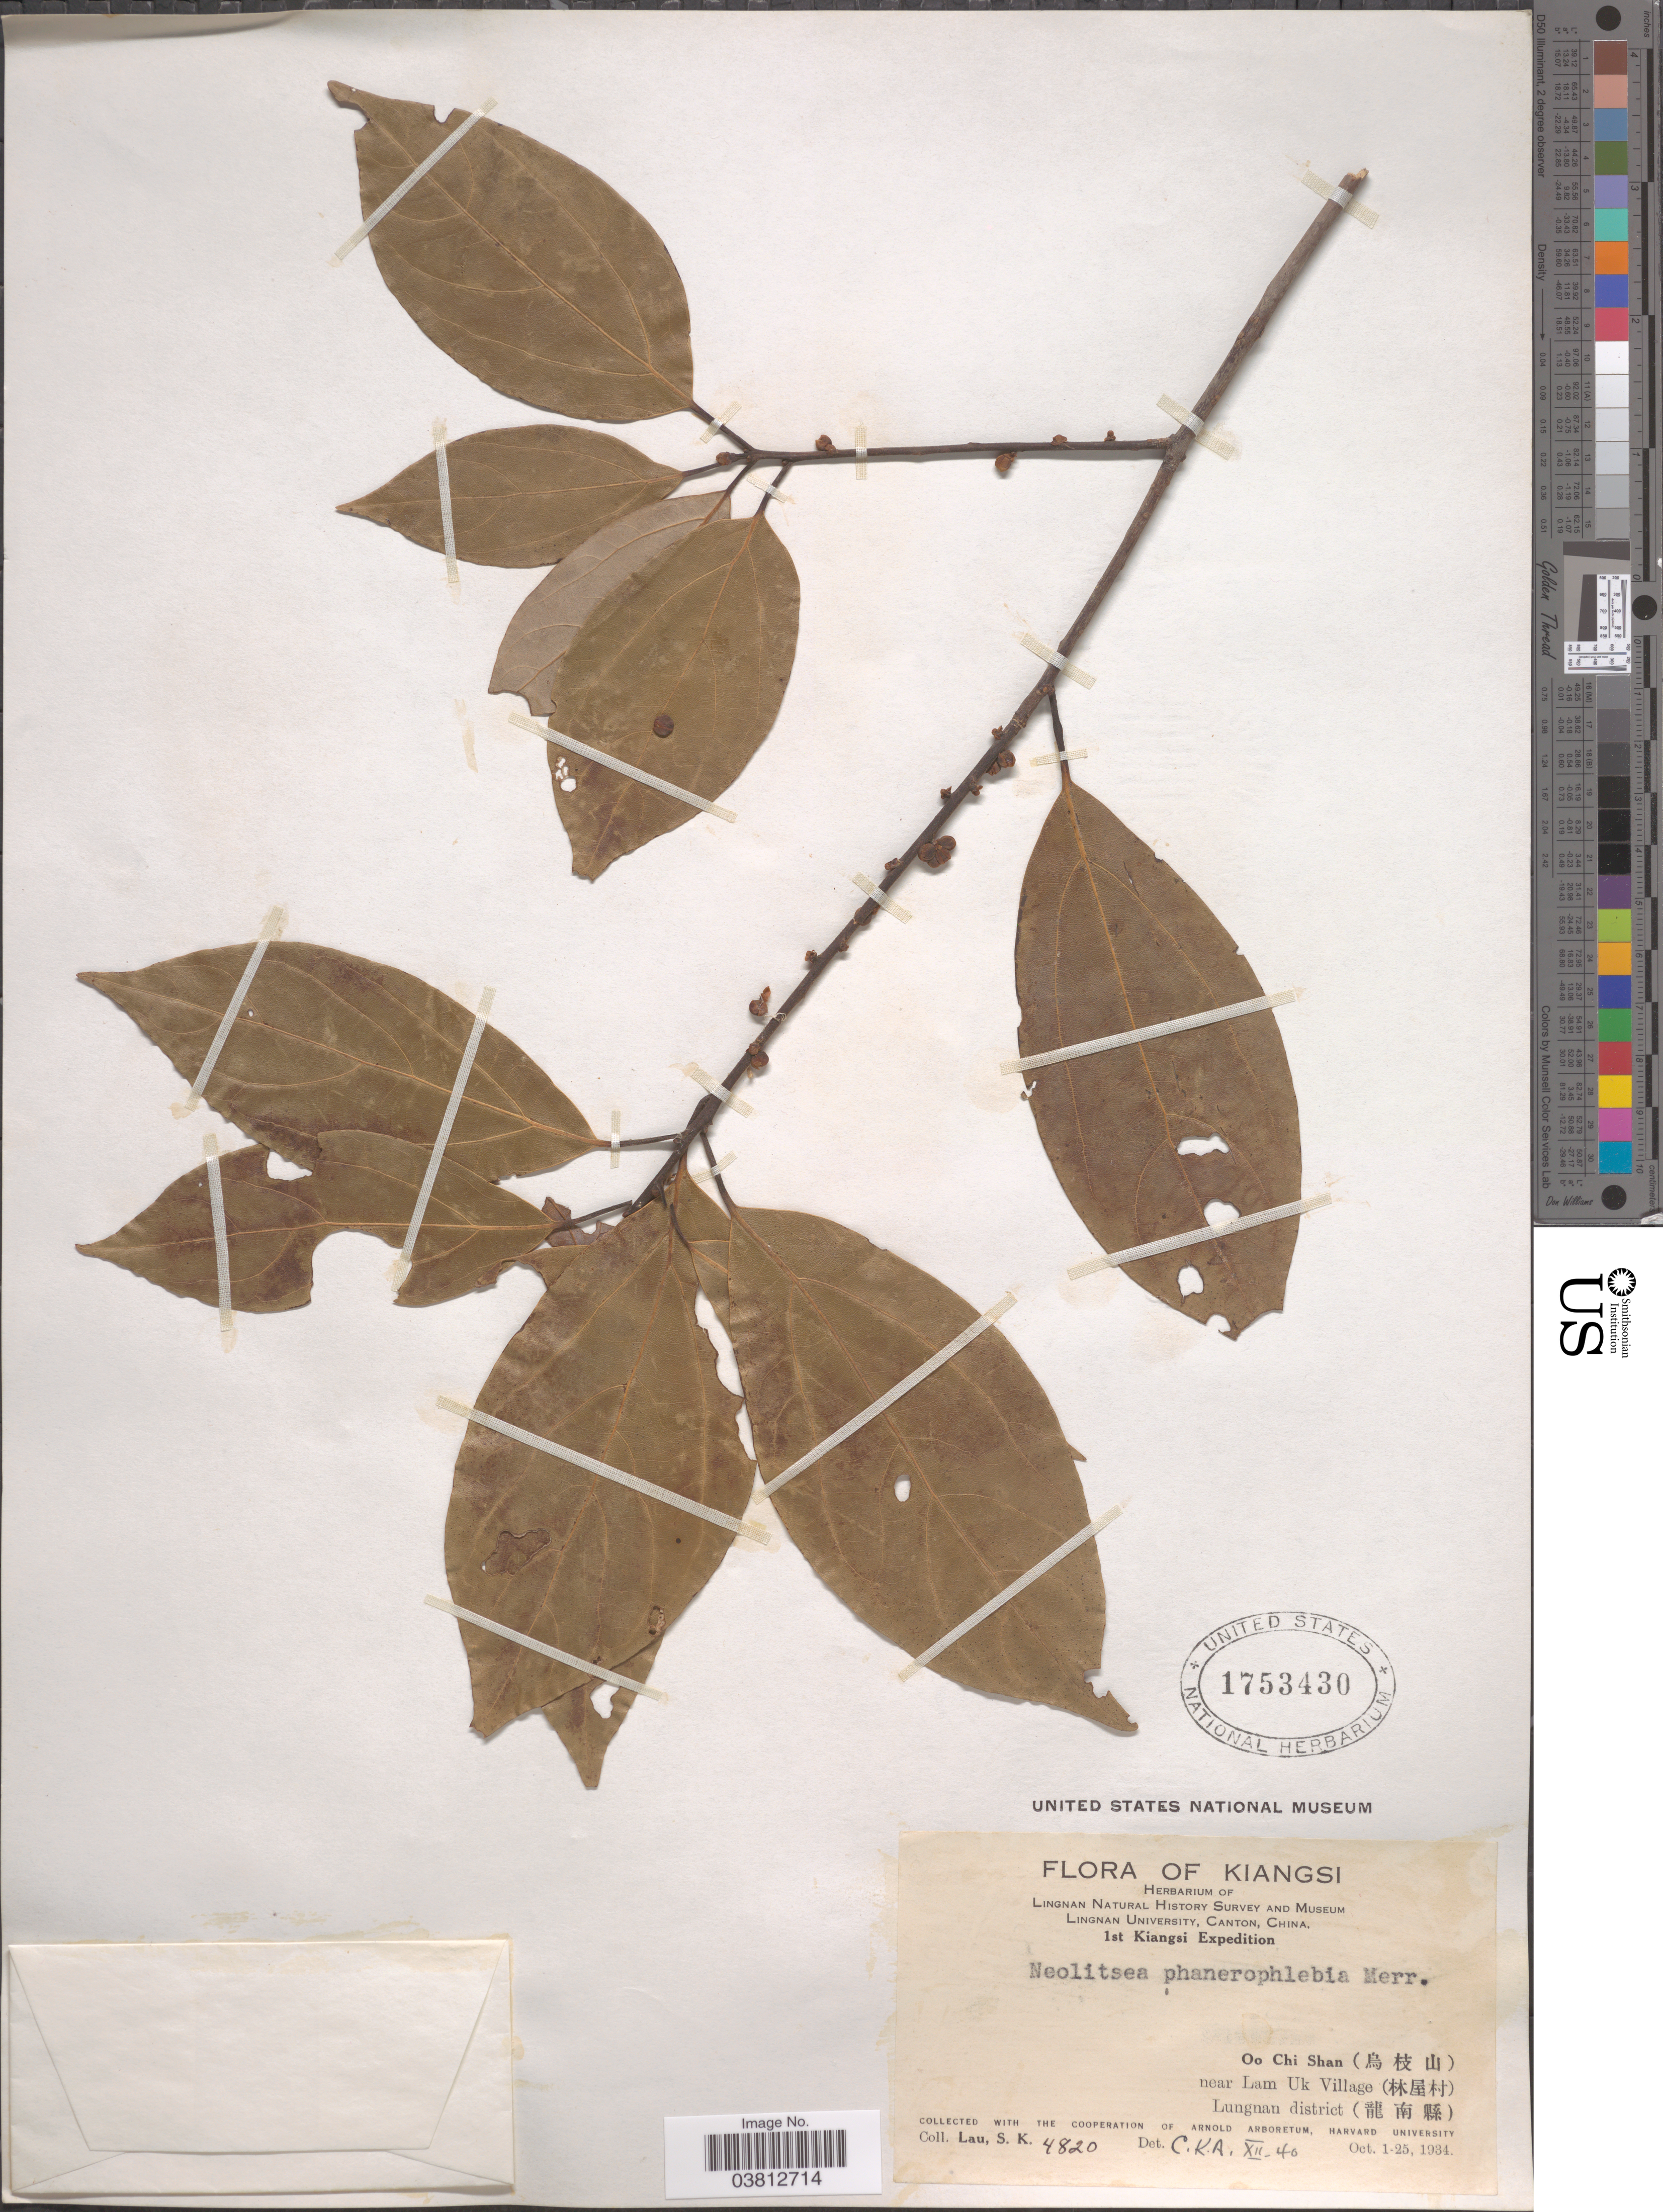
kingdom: Plantae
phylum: Tracheophyta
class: Magnoliopsida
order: Laurales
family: Lauraceae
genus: Neolitsea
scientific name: Neolitsea phanerophlebia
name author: Merr.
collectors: S. K. Lau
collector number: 4820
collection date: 1934-10-01/1934-10-25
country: China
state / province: Jiangxi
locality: Kiangsi. Oo Chi Shan (X) near Lam Uk Village (X) Lungnan district (X).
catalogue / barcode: US 1753430